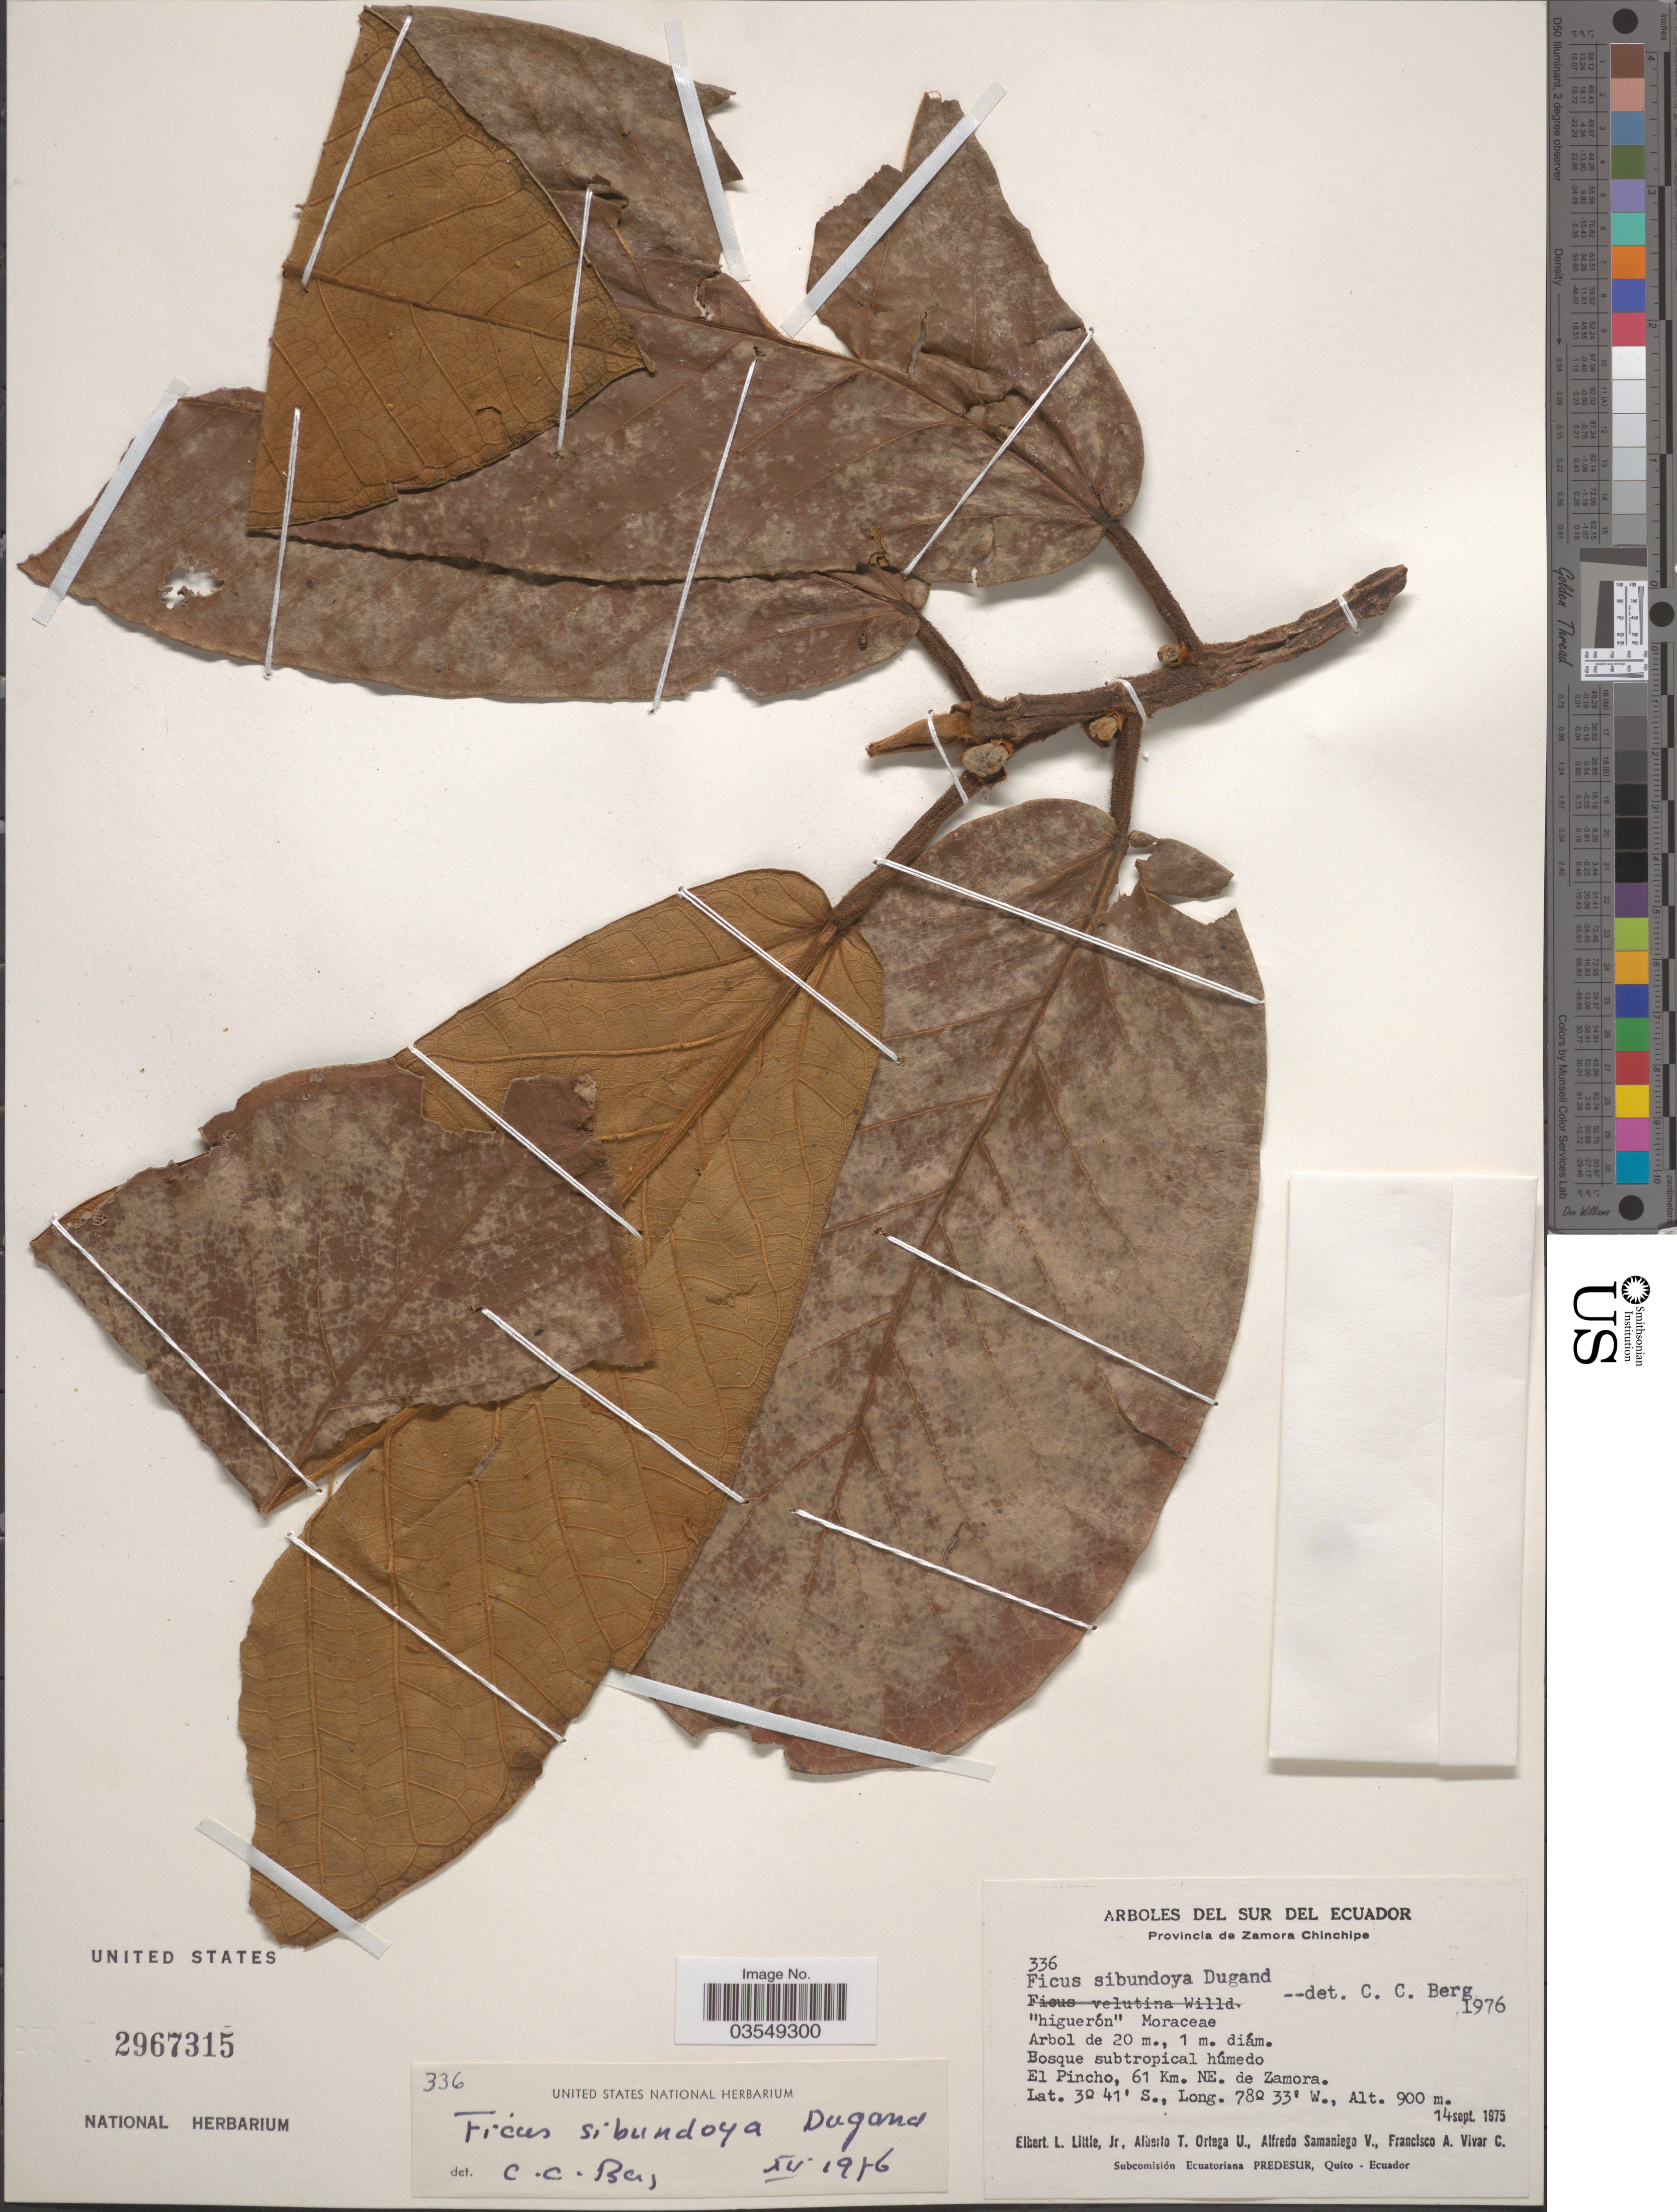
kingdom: Plantae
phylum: Tracheophyta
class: Magnoliopsida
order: Rosales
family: Moraceae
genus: Ficus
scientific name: Ficus sibundoya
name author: Dugand G.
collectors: E. L. Little, A. T. Ortega U., A. V. Samaniego & F. A. Vivar C.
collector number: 336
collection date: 1976-09-14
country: Ecuador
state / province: Zamora-Chinchipe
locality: Sur del Ecuador. El Pincho, 61 Km. NE. de Zamora.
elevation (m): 900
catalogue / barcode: US 2967315